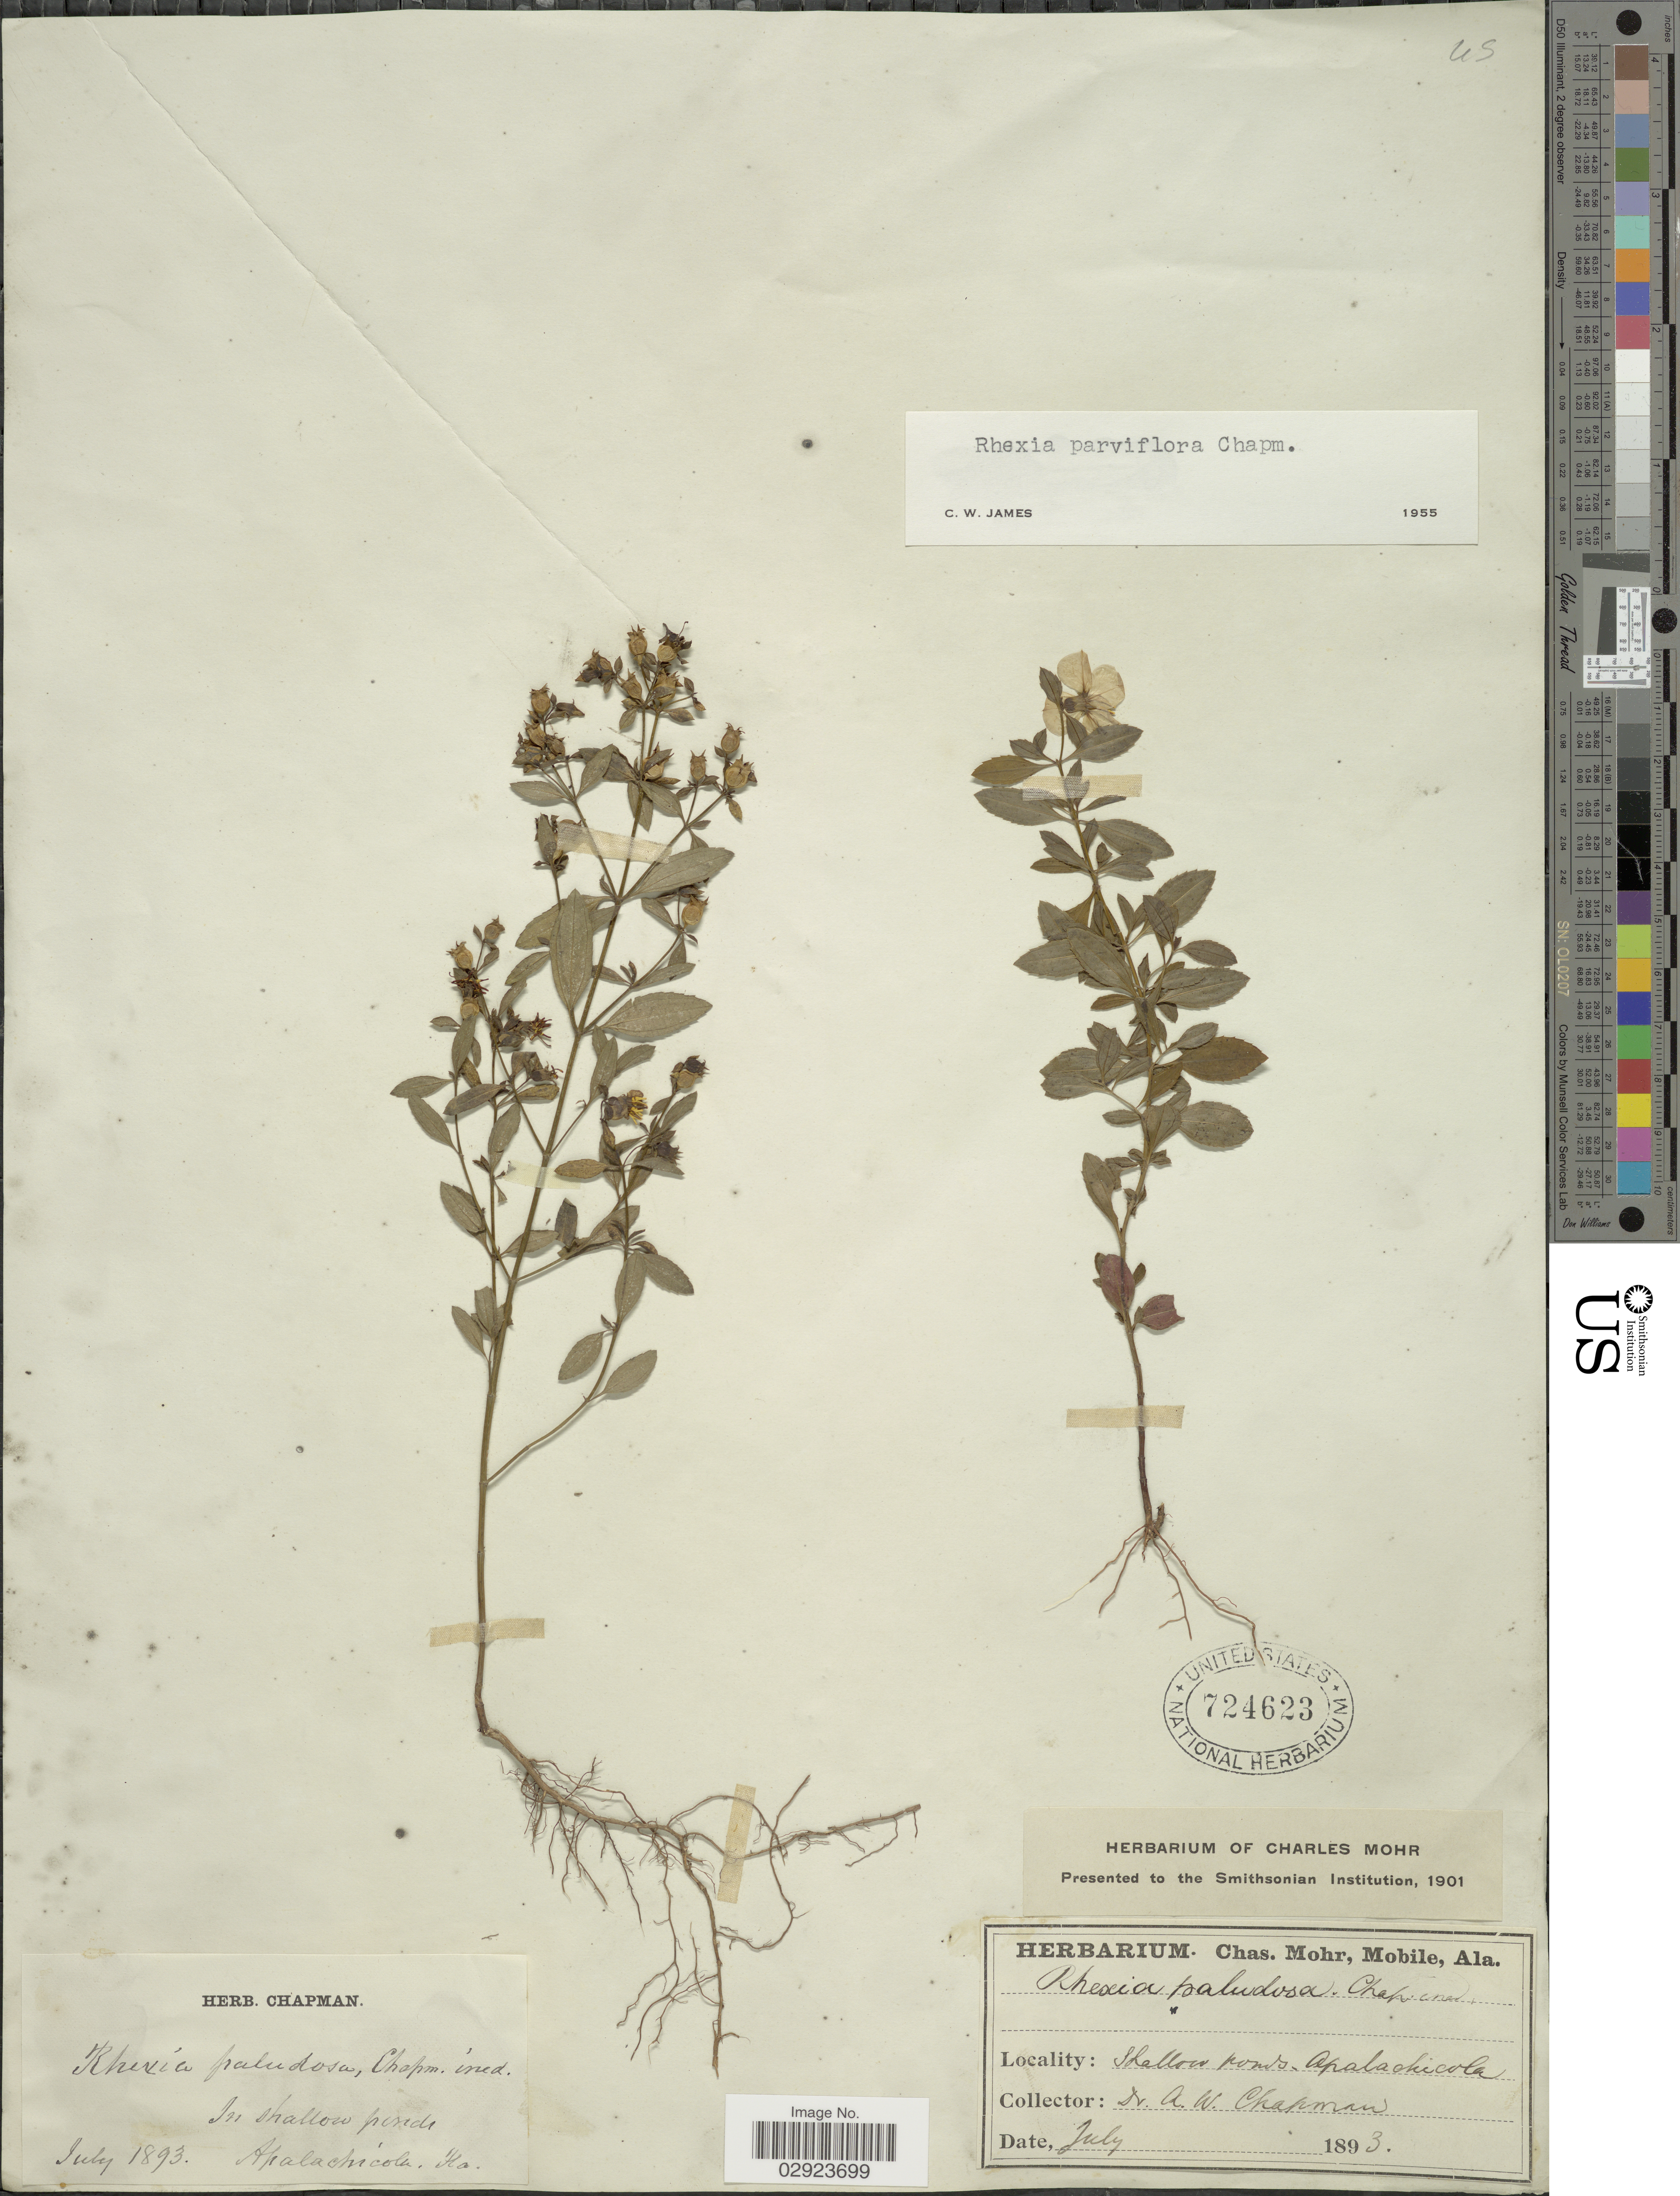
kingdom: Plantae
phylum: Tracheophyta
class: Magnoliopsida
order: Myrtales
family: Melastomataceae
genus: Rhexia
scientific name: Rhexia parviflora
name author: Chapm.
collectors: A. W. Chapman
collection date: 1893-07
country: United States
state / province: Florida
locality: Apalachicola.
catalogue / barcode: US 724623